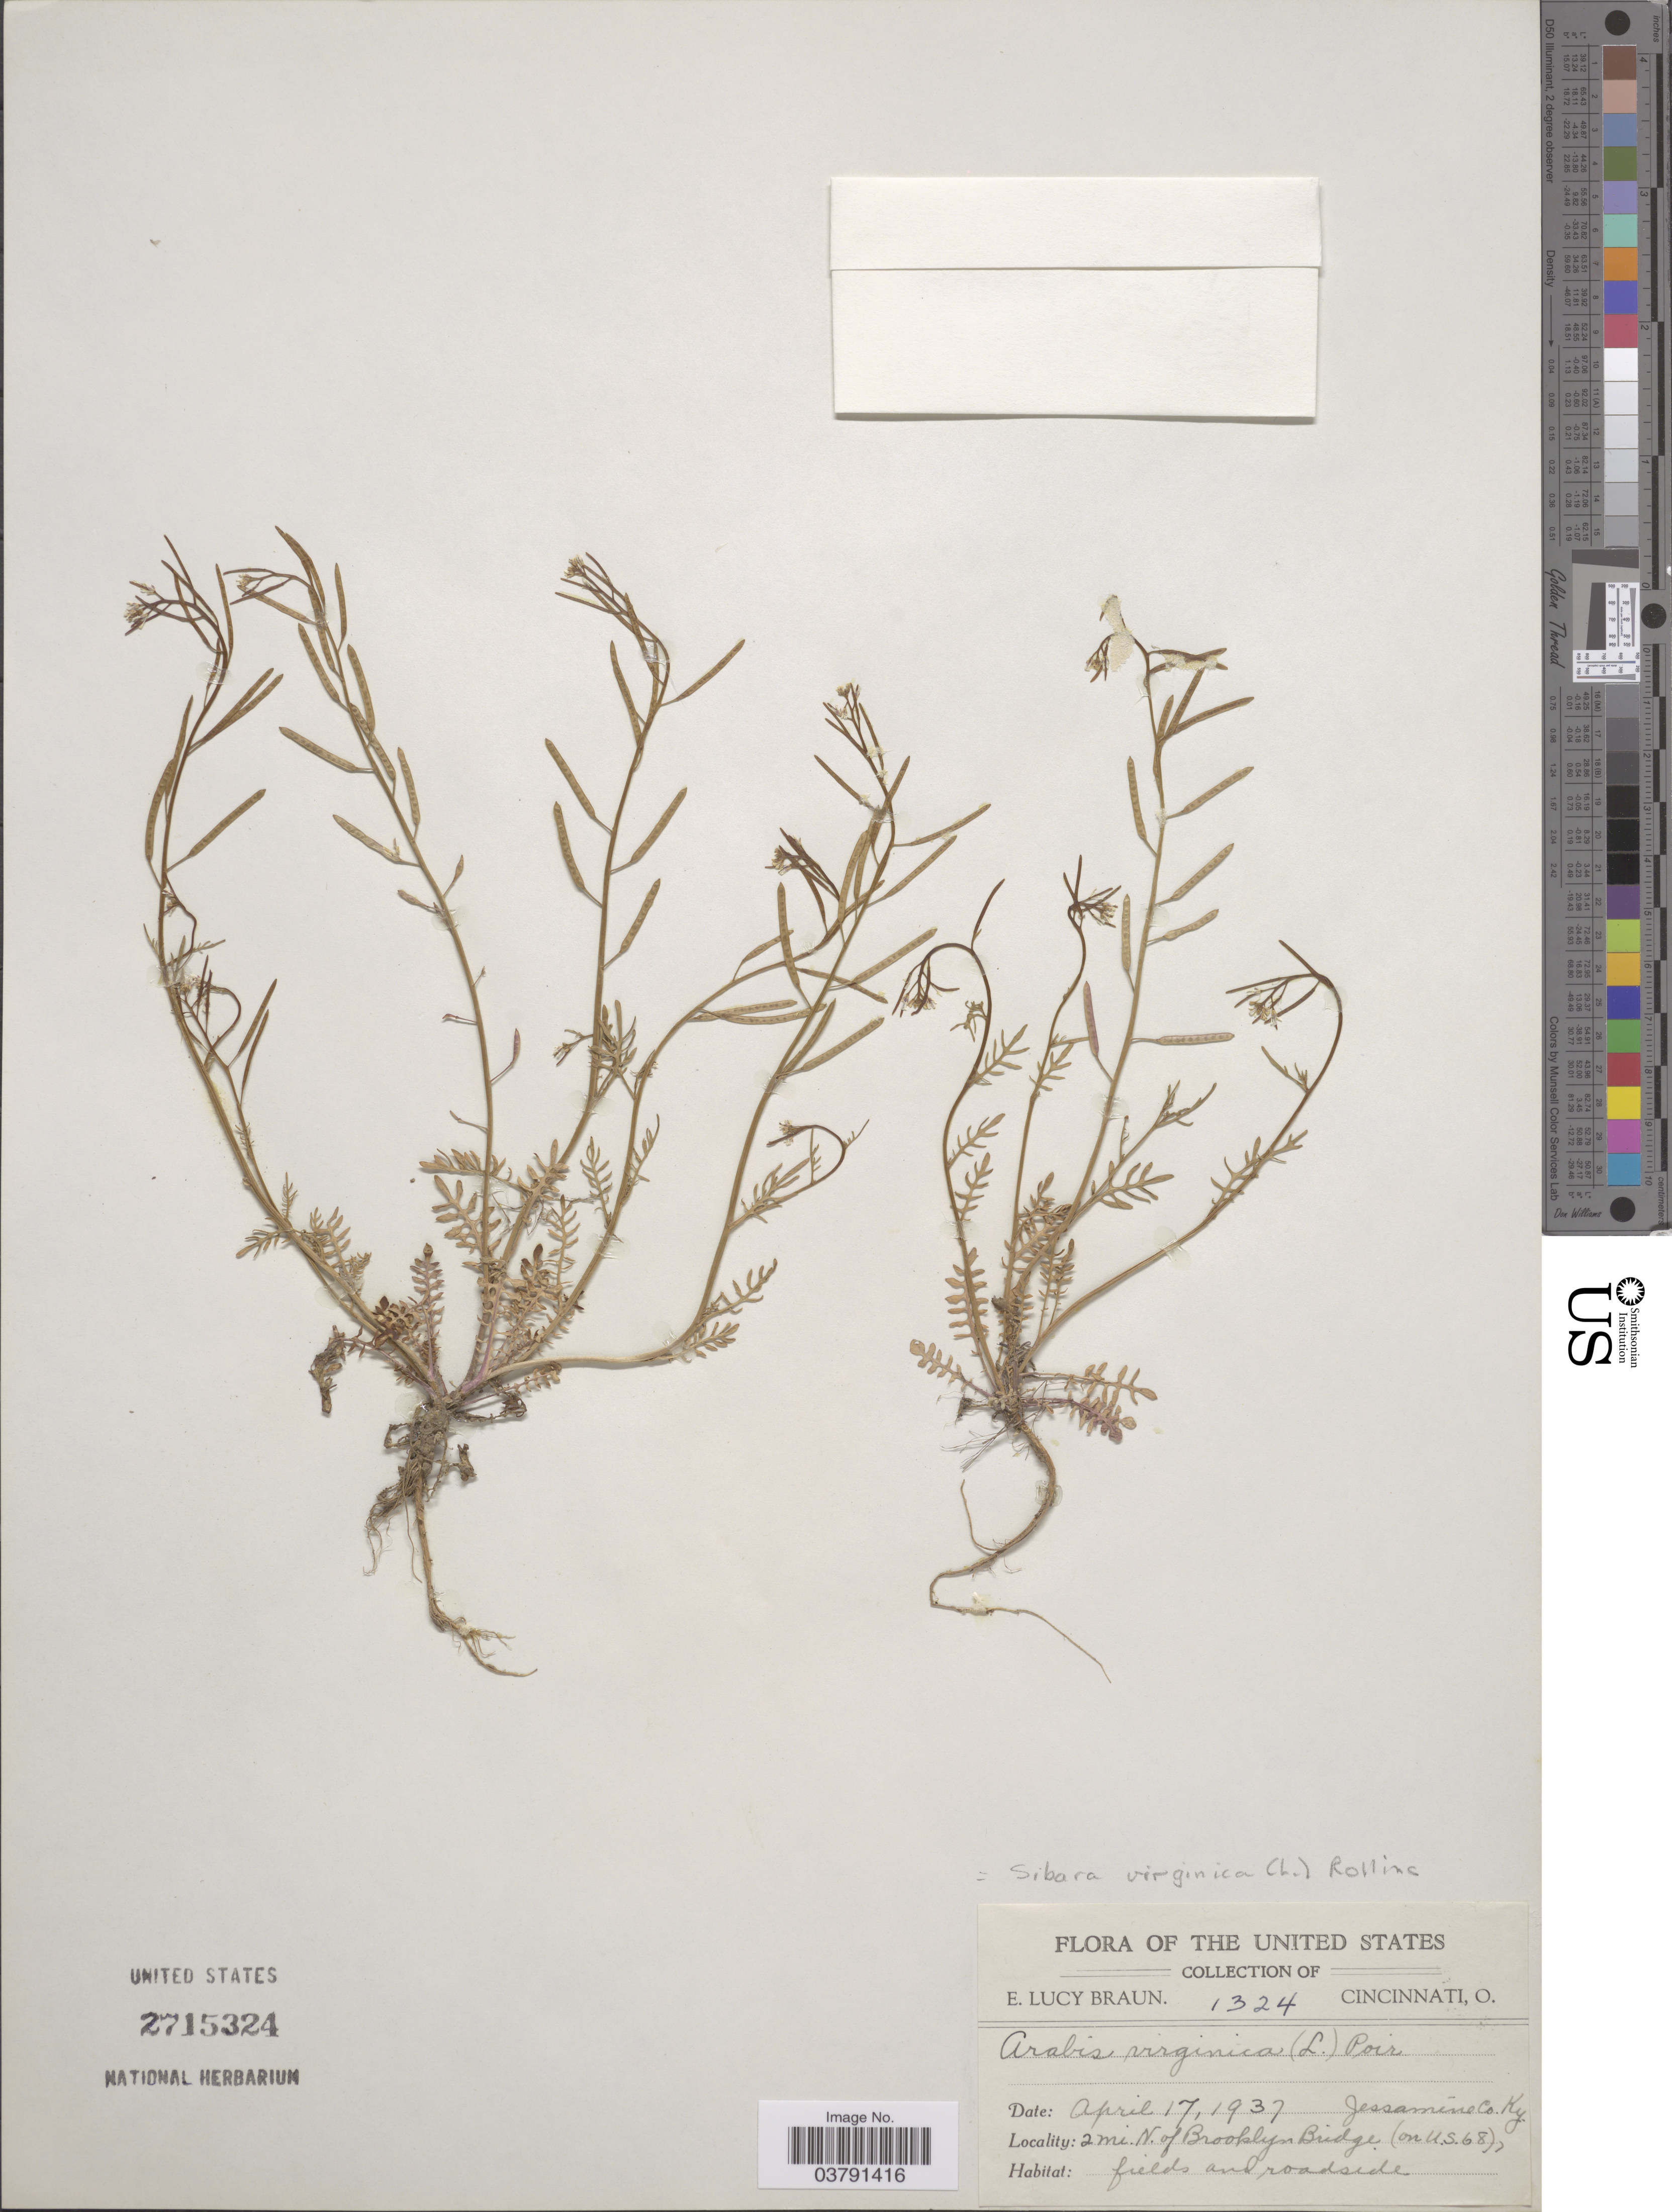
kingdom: Plantae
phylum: Tracheophyta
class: Magnoliopsida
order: Brassicales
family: Brassicaceae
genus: Planodes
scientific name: Planodes virginicum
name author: (L.) Greene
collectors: E. L. Braun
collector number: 1324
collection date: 1937-04-17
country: United States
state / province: Kentucky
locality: Jessamine Co. 2 mi. N. of Brooklyn Bridge (on U.S. 68).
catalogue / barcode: US 2715324